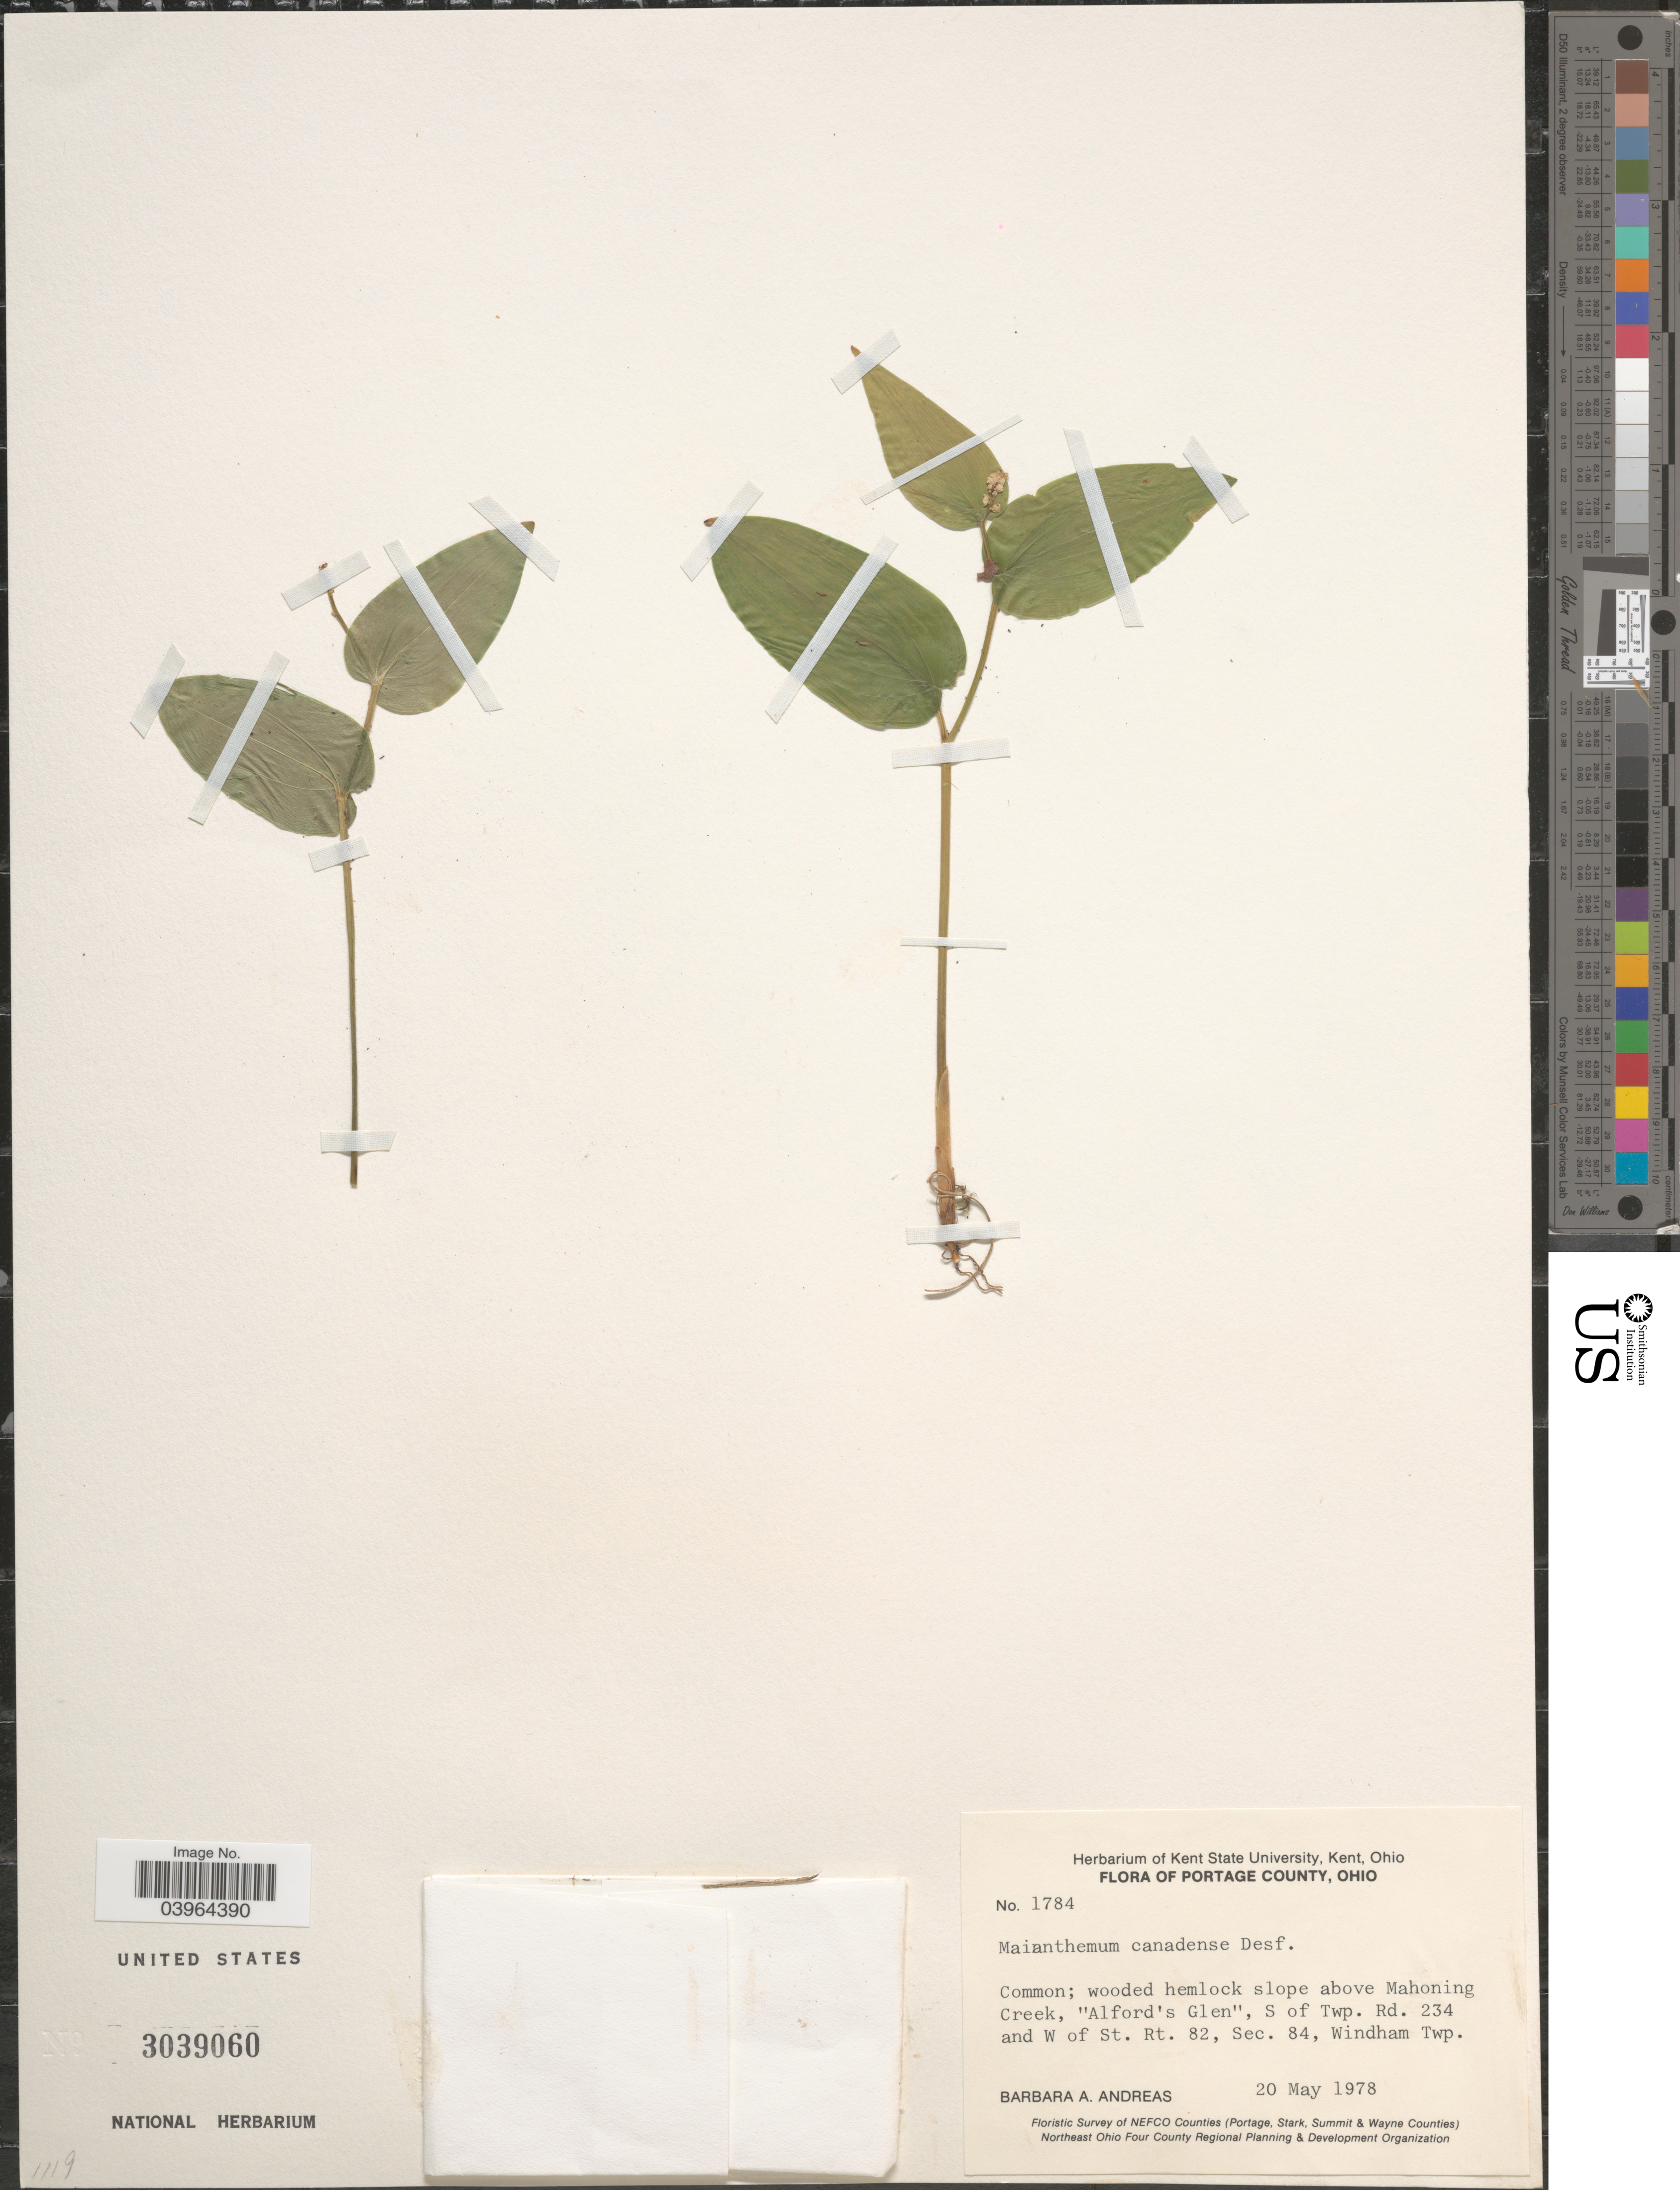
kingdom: Plantae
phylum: Tracheophyta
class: Liliopsida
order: Asparagales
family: Asparagaceae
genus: Maianthemum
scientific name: Maianthemum canadense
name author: Desf.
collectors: B. A. Andreas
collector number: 1784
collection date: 1978-05-20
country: United States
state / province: Ohio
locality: Portage County. Wooded hemlock slope above Mahoning Creek, "Alford's Glen", S of Twp. Rd. 234 and W of St. Rt. 82, Sec. 84, Windham Twp.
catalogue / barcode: US 3039060